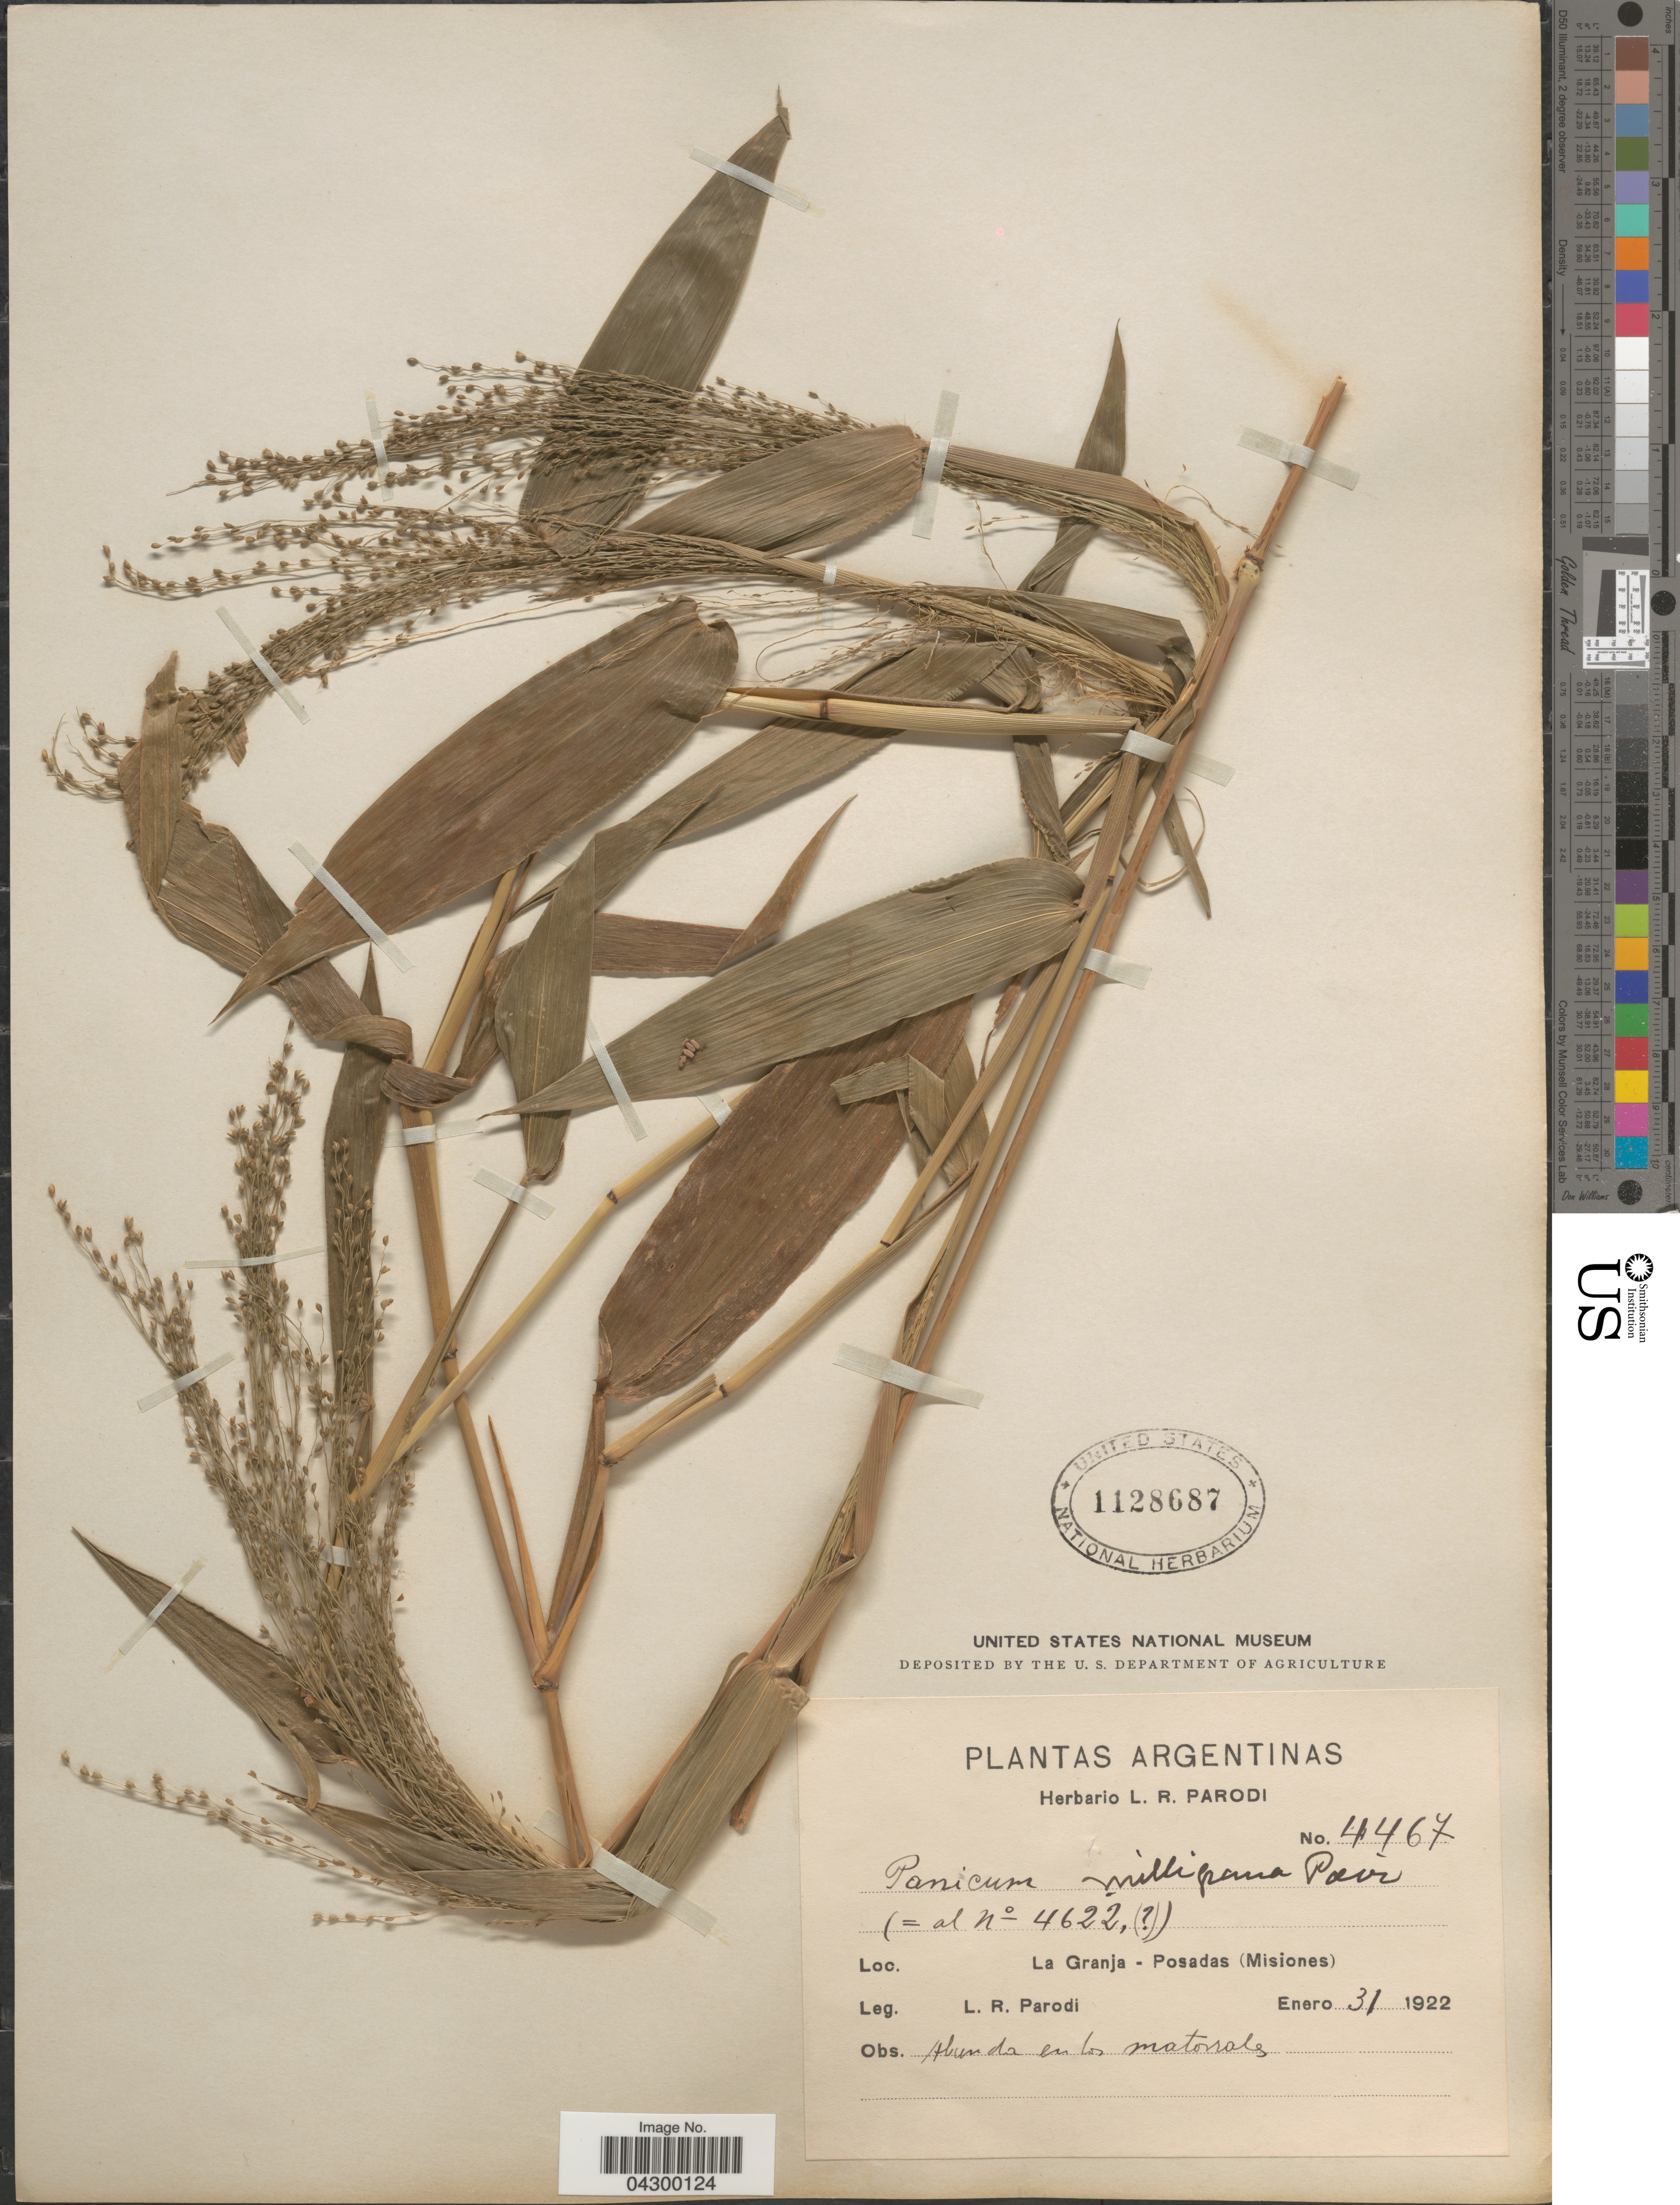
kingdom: Plantae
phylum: Tracheophyta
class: Liliopsida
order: Poales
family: Poaceae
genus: Panicum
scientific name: Panicum millegrana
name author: Poir.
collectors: L. R. Parodi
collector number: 4467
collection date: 1922-01-31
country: Argentina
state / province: Misiones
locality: La Granja - Posadas.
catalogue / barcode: US 1128687